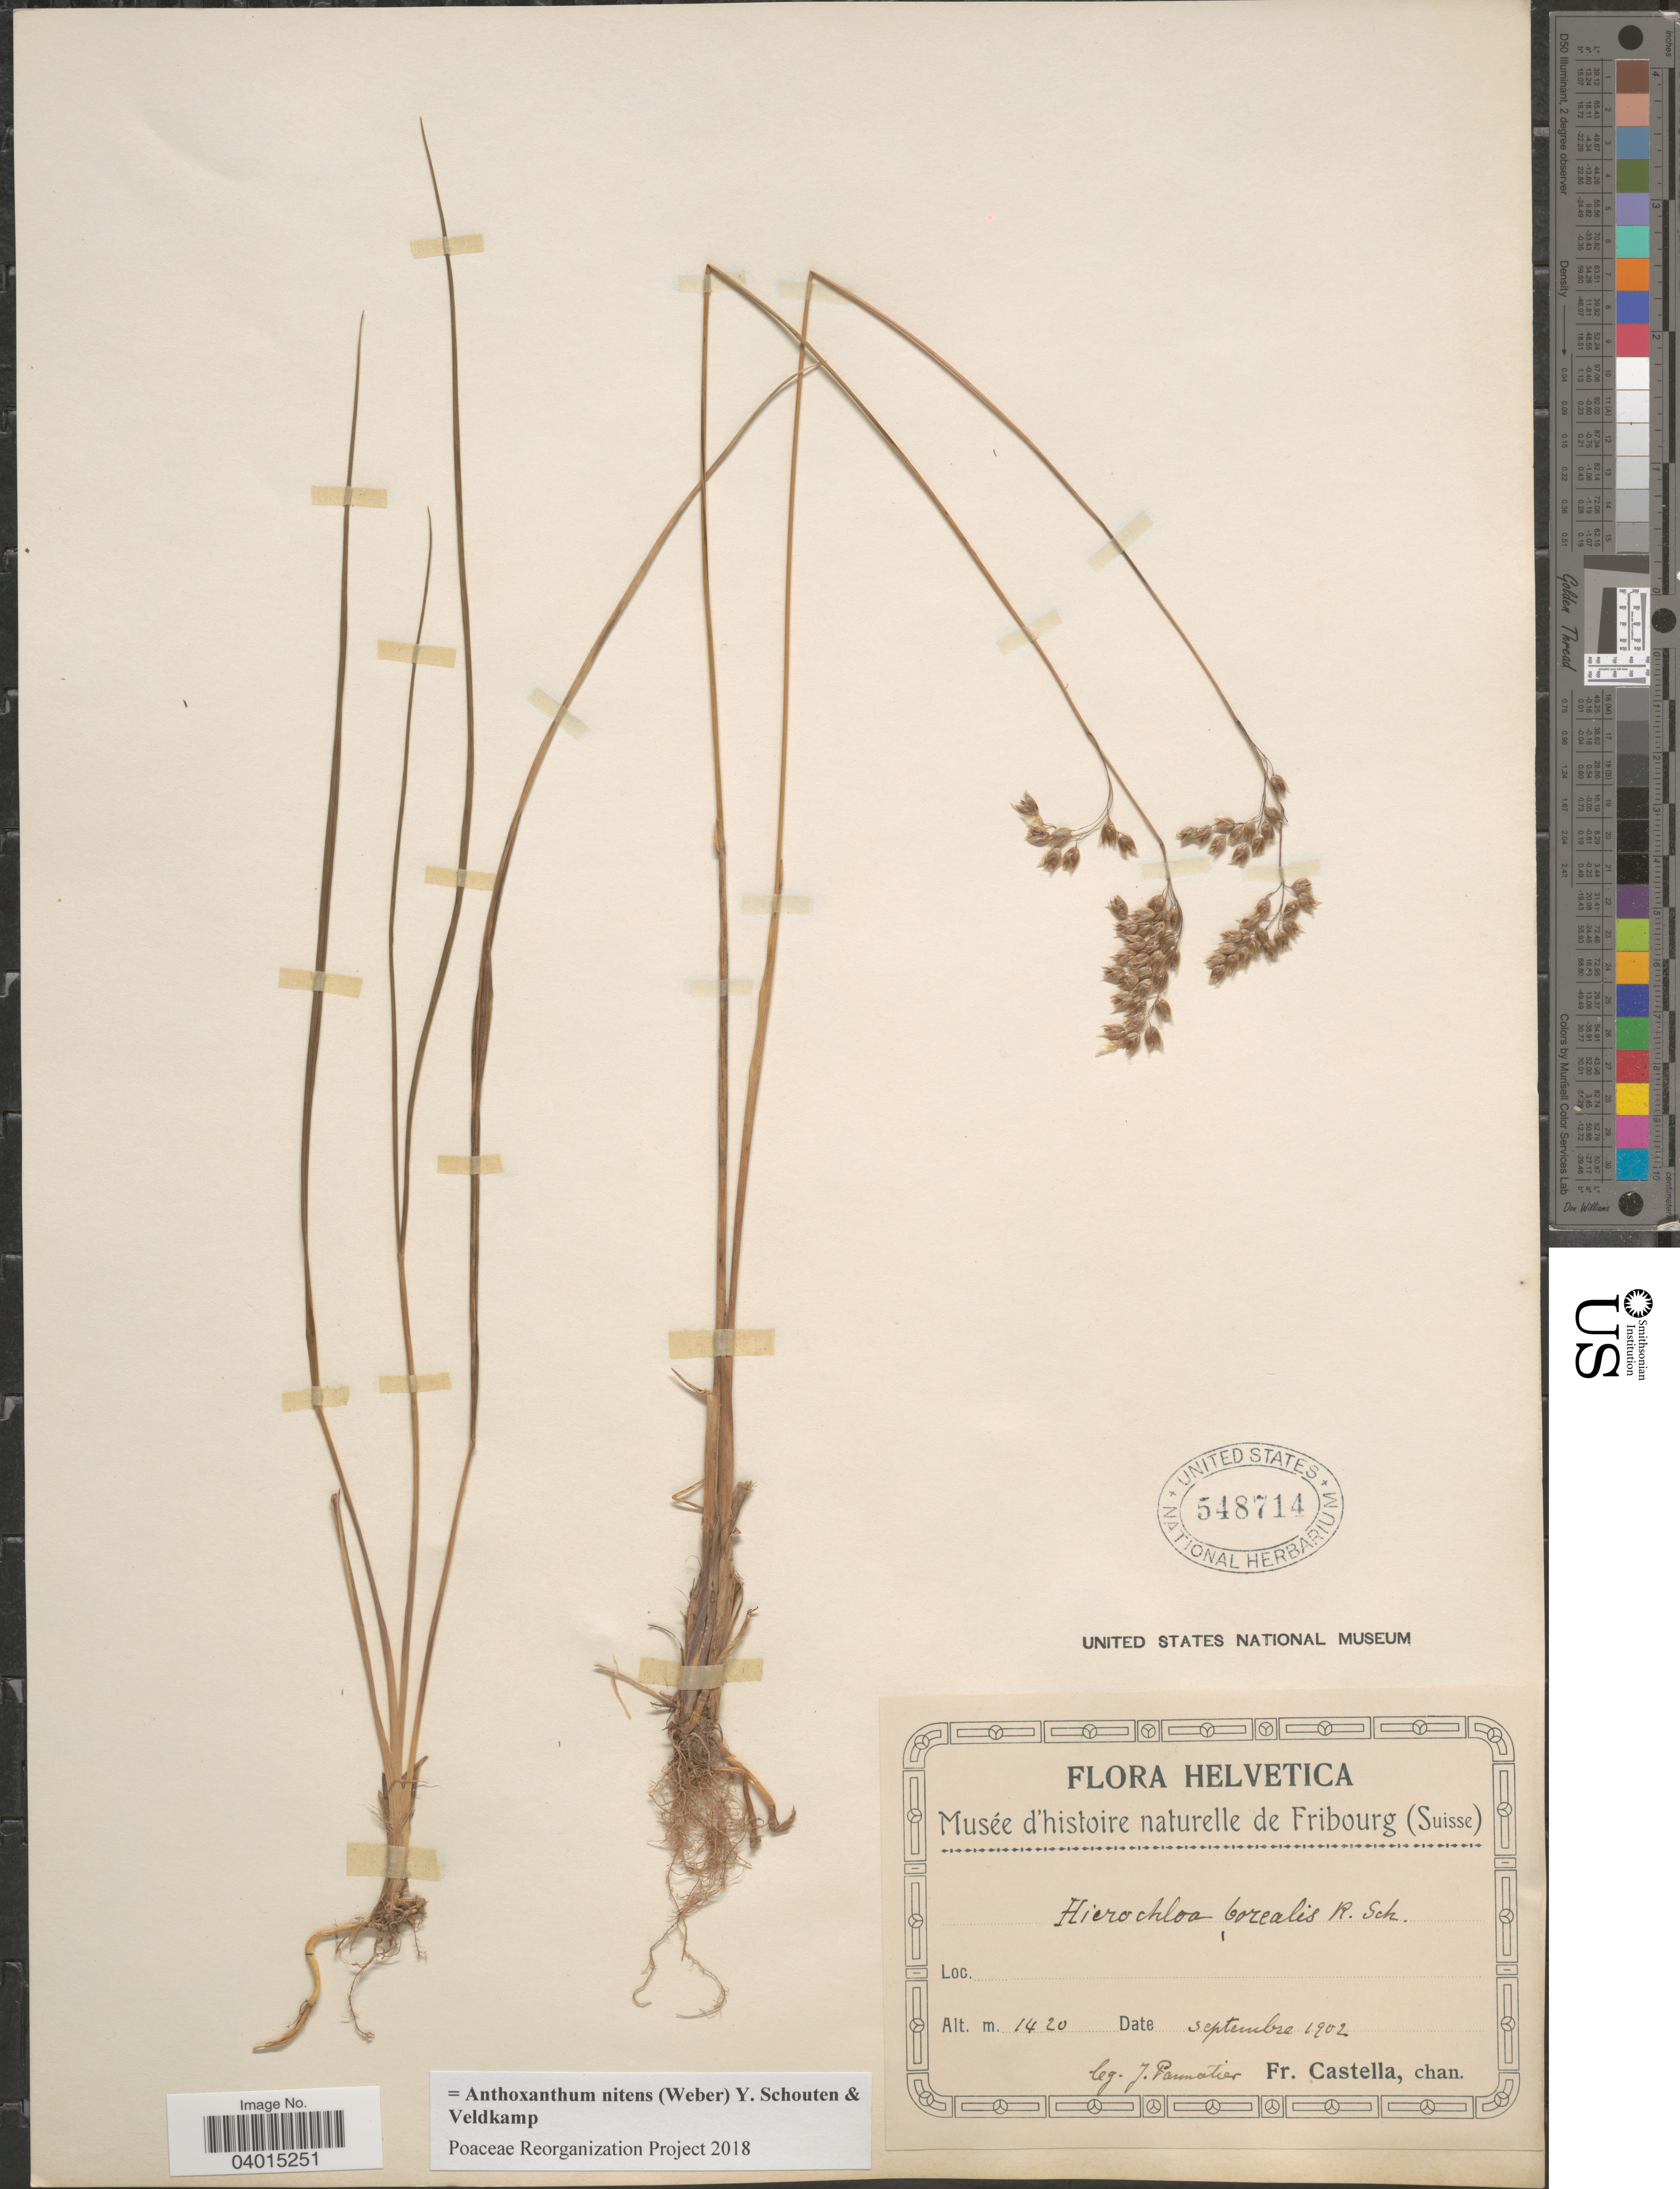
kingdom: Plantae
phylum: Tracheophyta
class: Liliopsida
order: Poales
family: Poaceae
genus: Anthoxanthum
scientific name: Anthoxanthum nitens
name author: (G.H. Weber) R.T.A. Schouten & Veldkamp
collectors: J. Pannatier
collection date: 1902-09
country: Switzerland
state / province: Fribourg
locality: Helvetica.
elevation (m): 1420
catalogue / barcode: US 548714